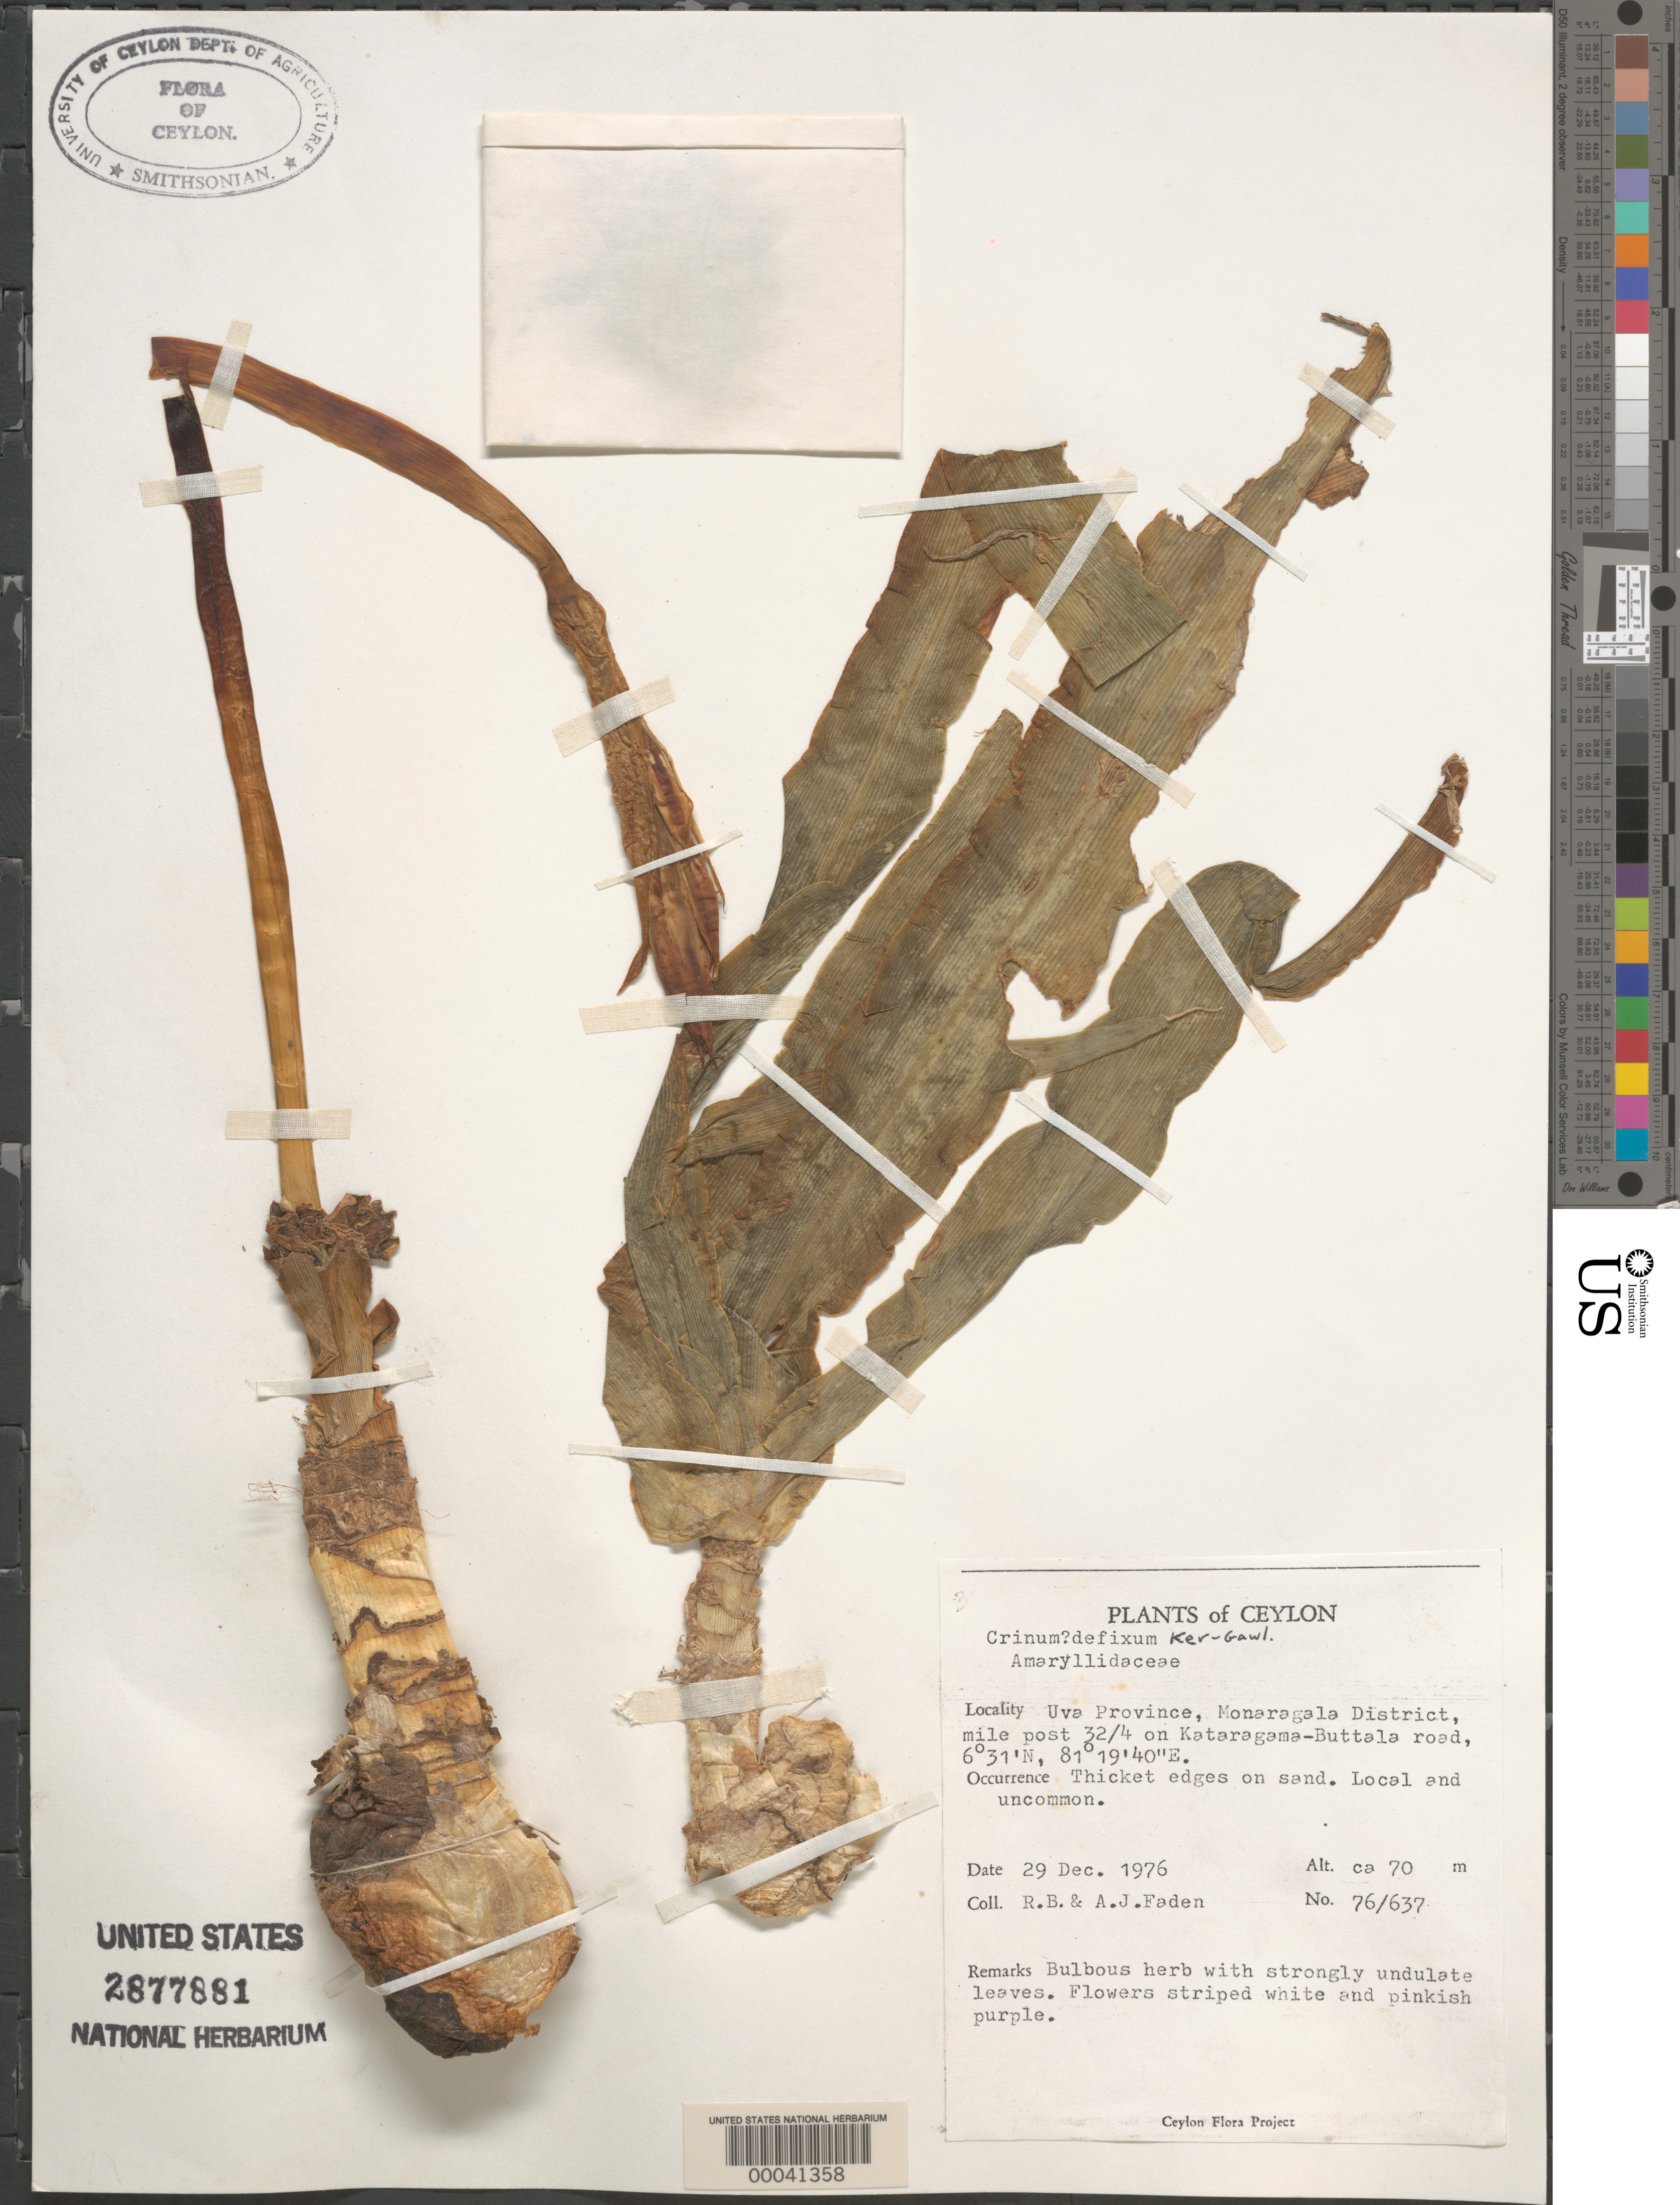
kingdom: Plantae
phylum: Tracheophyta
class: Liliopsida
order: Asparagales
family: Amaryllidaceae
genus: Crinum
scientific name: Crinum defixum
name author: Ker Gawl.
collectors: R. B. Faden & A. J. Faden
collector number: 76/637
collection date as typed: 29 Dec 1976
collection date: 1976-12-29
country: Sri Lanka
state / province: Uva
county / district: Monaragala Dist.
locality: Mile post 32/4 on kataragama-buttala road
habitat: Thicket edges on sand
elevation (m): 70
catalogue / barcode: US 2877881